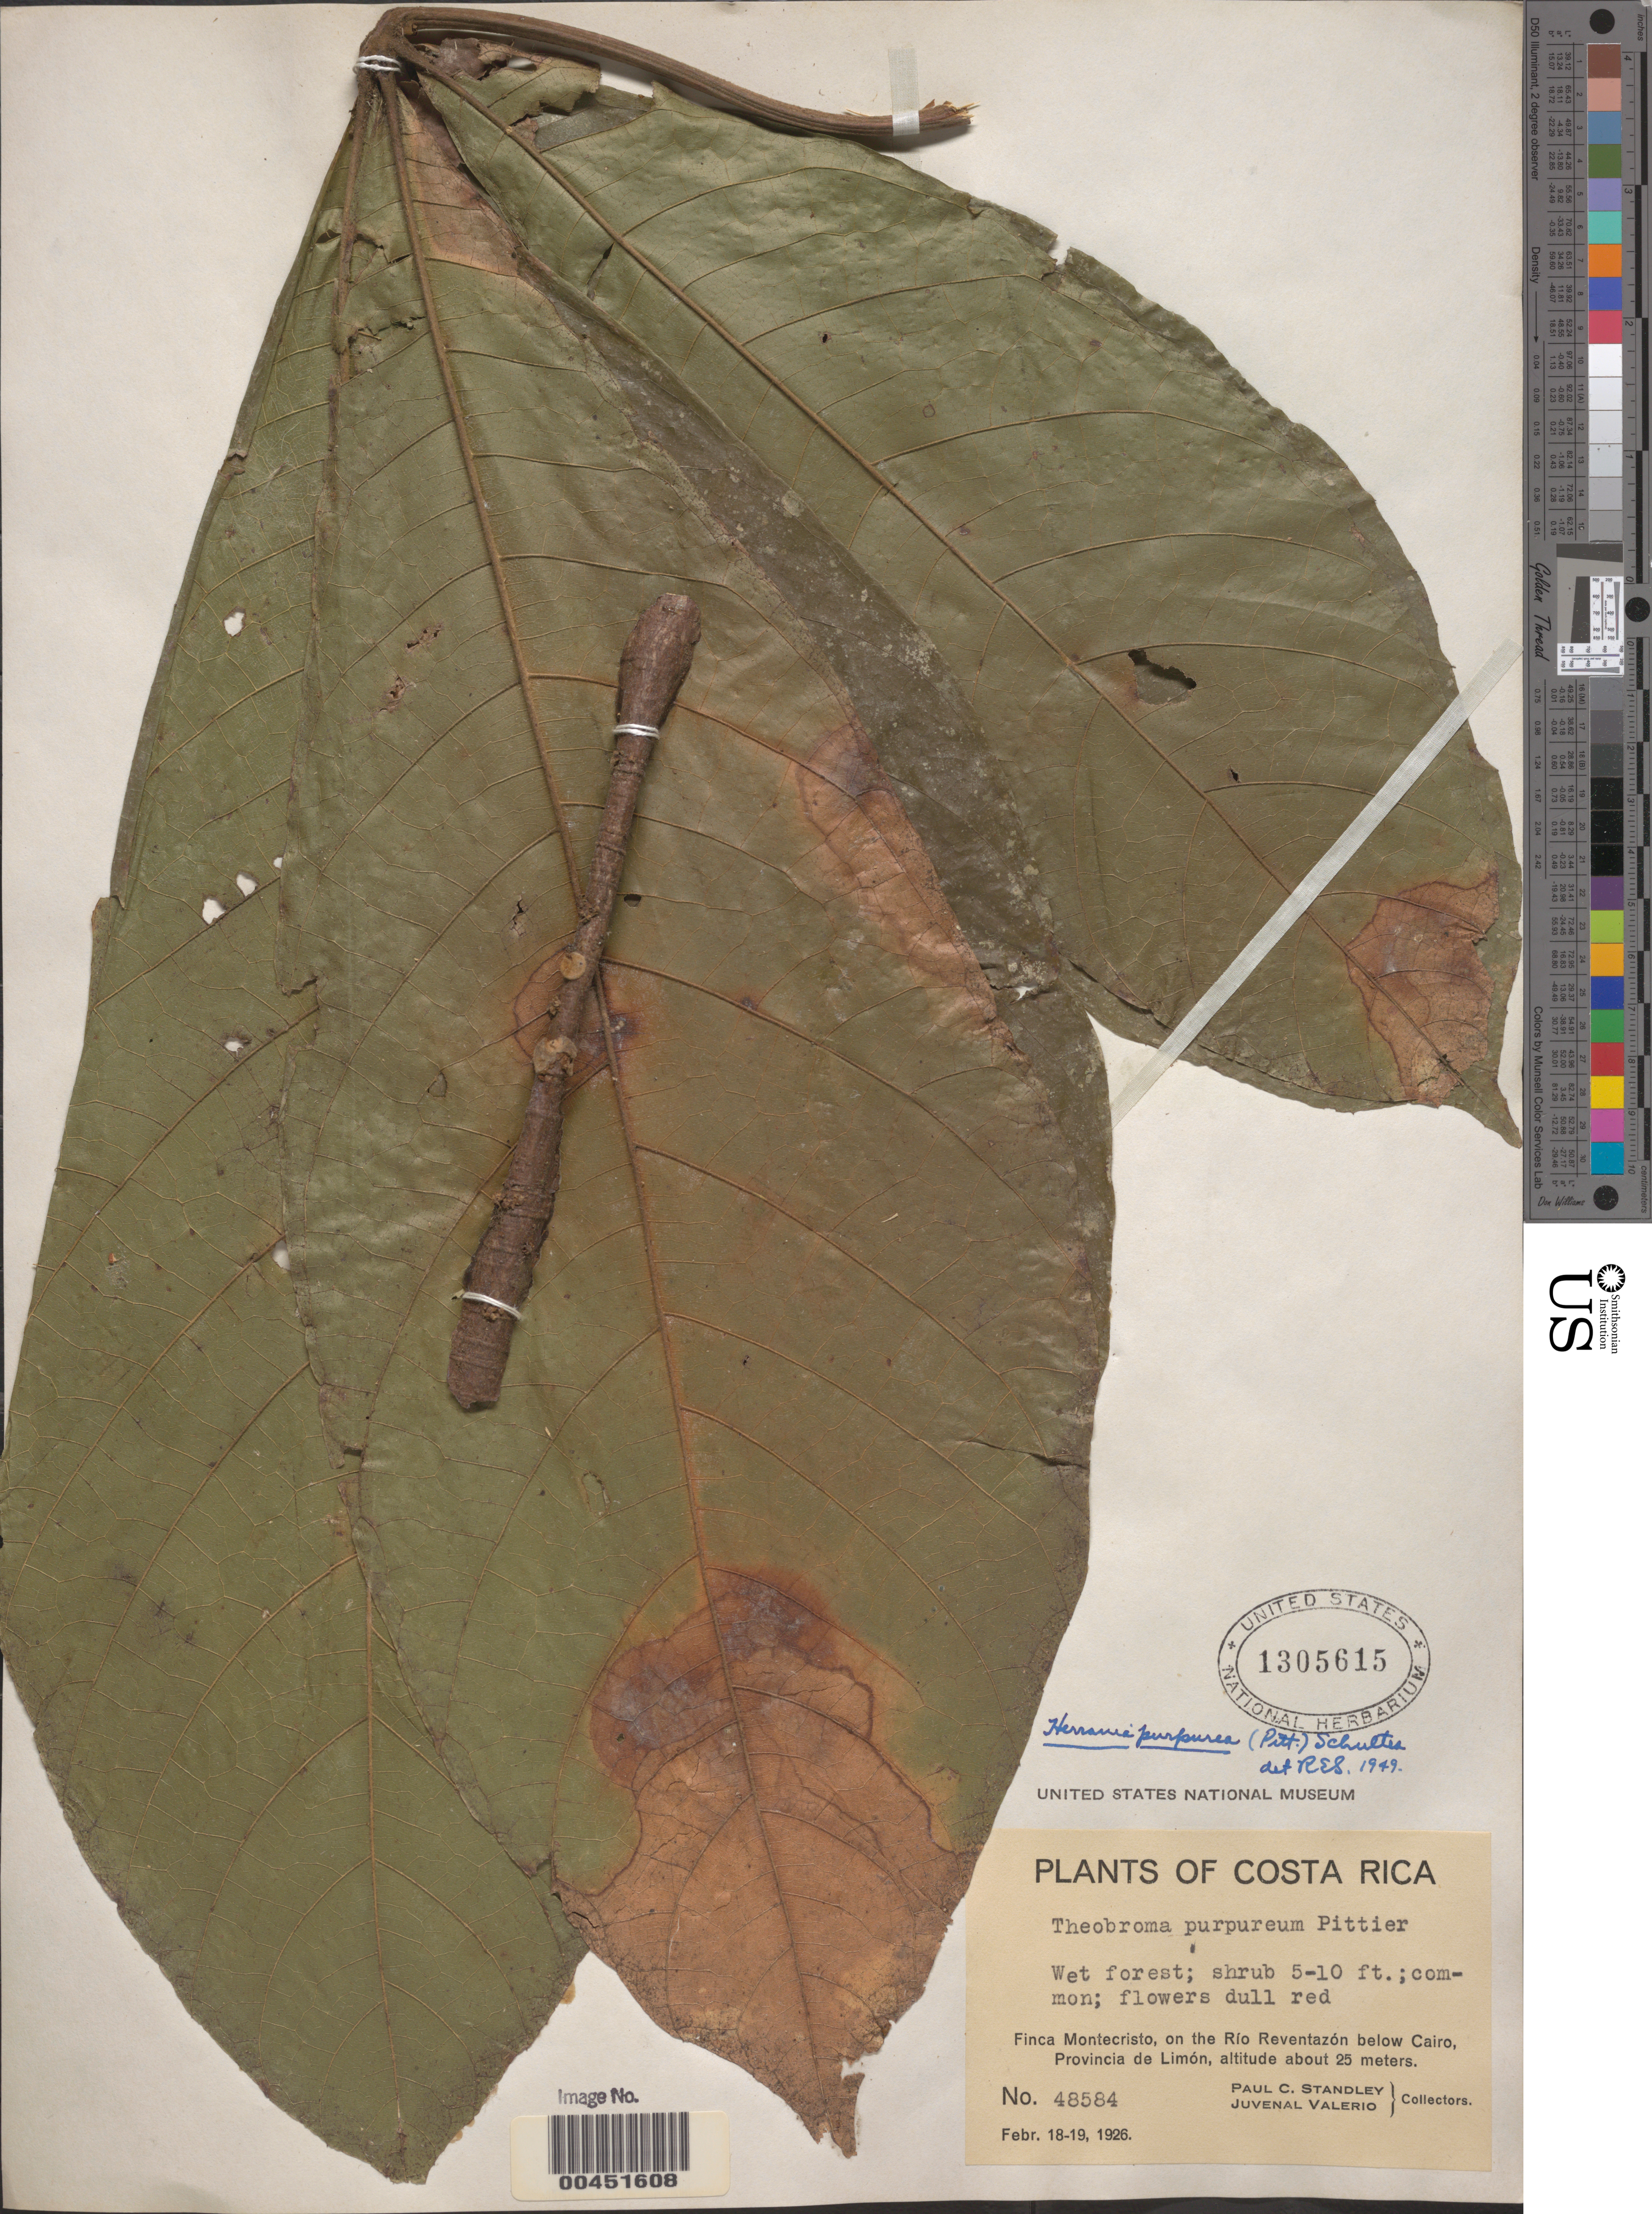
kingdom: Plantae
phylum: Tracheophyta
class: Magnoliopsida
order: Malvales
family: Malvaceae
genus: Theobroma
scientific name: Theobroma purpureum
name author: Pittier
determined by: Dorr, L. J., (BOT), Smithsonian Institution - National Museum of Natural History (UNITED STATES)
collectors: P. C. Standley & J. Valerio R.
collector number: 48584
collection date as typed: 18 Feb 1926 to 19 Feb 1926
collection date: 1926-02-18/1926-02-19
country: Costa Rica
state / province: Limón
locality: Finca Montecristo, on the Río Reventazón below Cairo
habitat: Wet forest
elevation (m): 25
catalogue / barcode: US 1305615